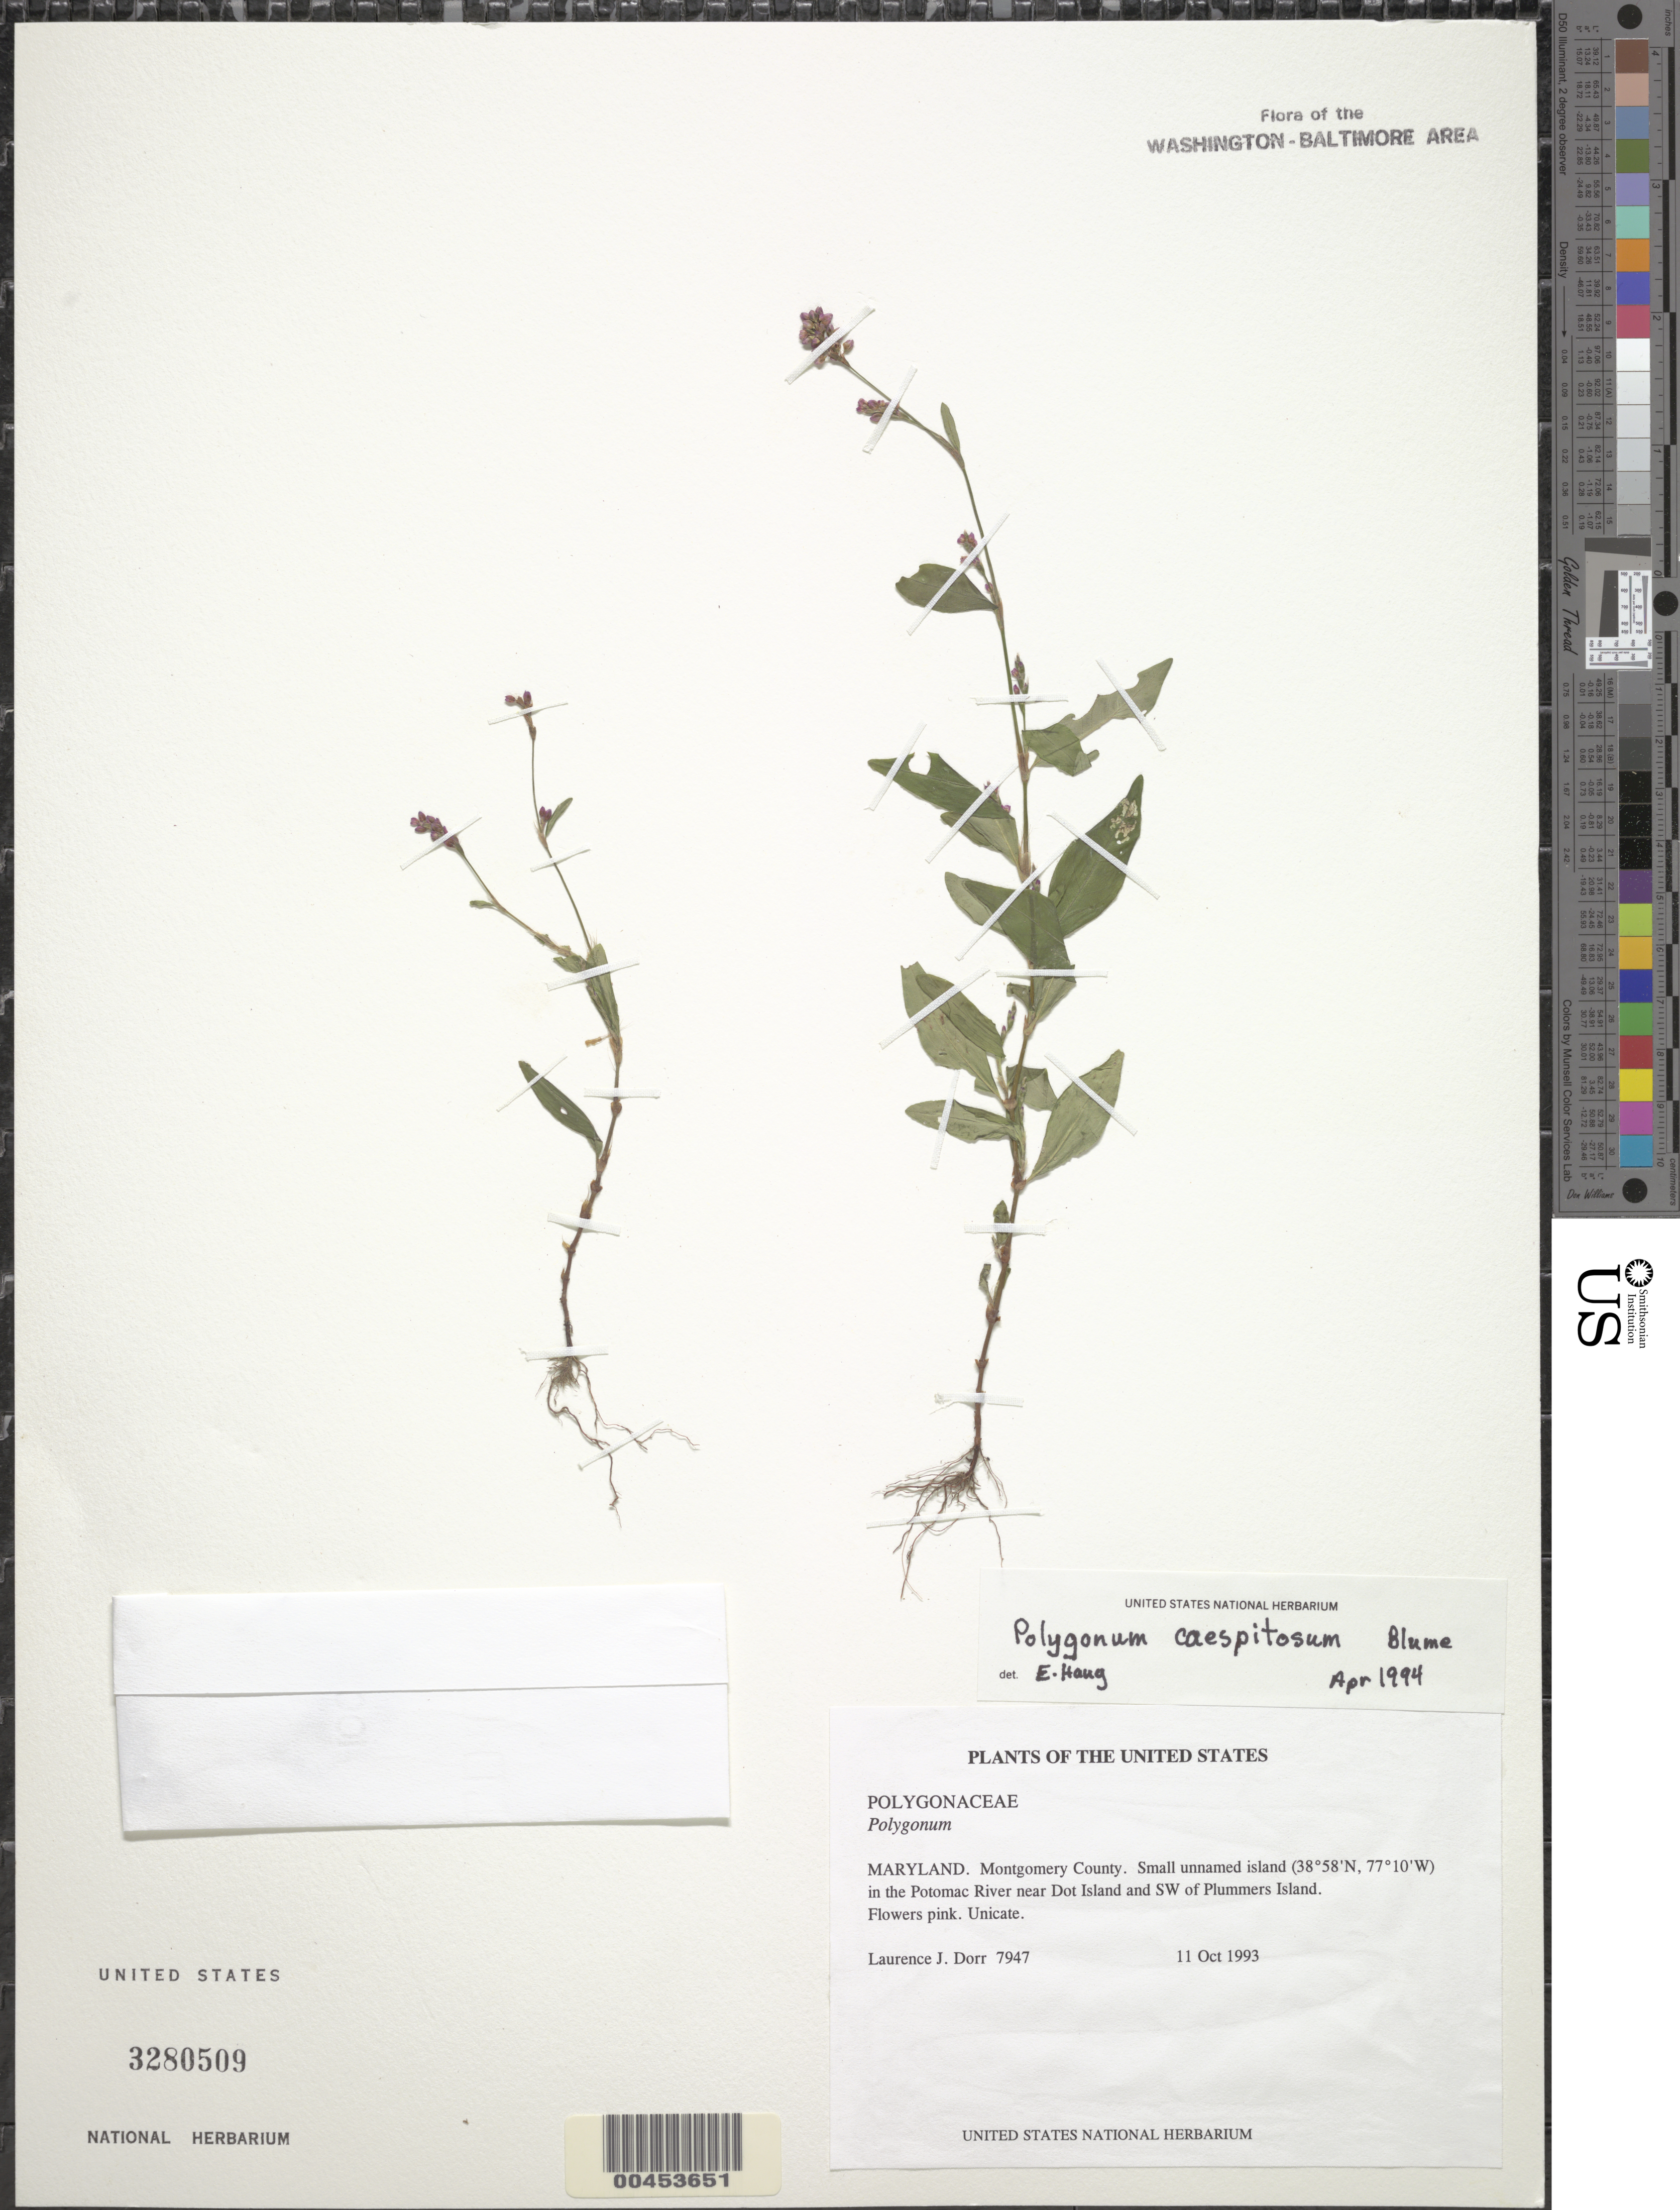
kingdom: Plantae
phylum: Tracheophyta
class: Magnoliopsida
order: Caryophyllales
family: Polygonaceae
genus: Persicaria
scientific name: Persicaria longiseta (Bruijn) Kitag.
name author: (Bruijn &) Kitag.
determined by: Atha, D. E.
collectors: L. J. Dorr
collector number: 7947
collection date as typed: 11 Oct 1993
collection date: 1993-10-11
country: United States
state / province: Maryland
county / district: Montgomery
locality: Small unnamed island in the Potomac River near Dot Island and SW of Plummers Island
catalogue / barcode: US 3280509